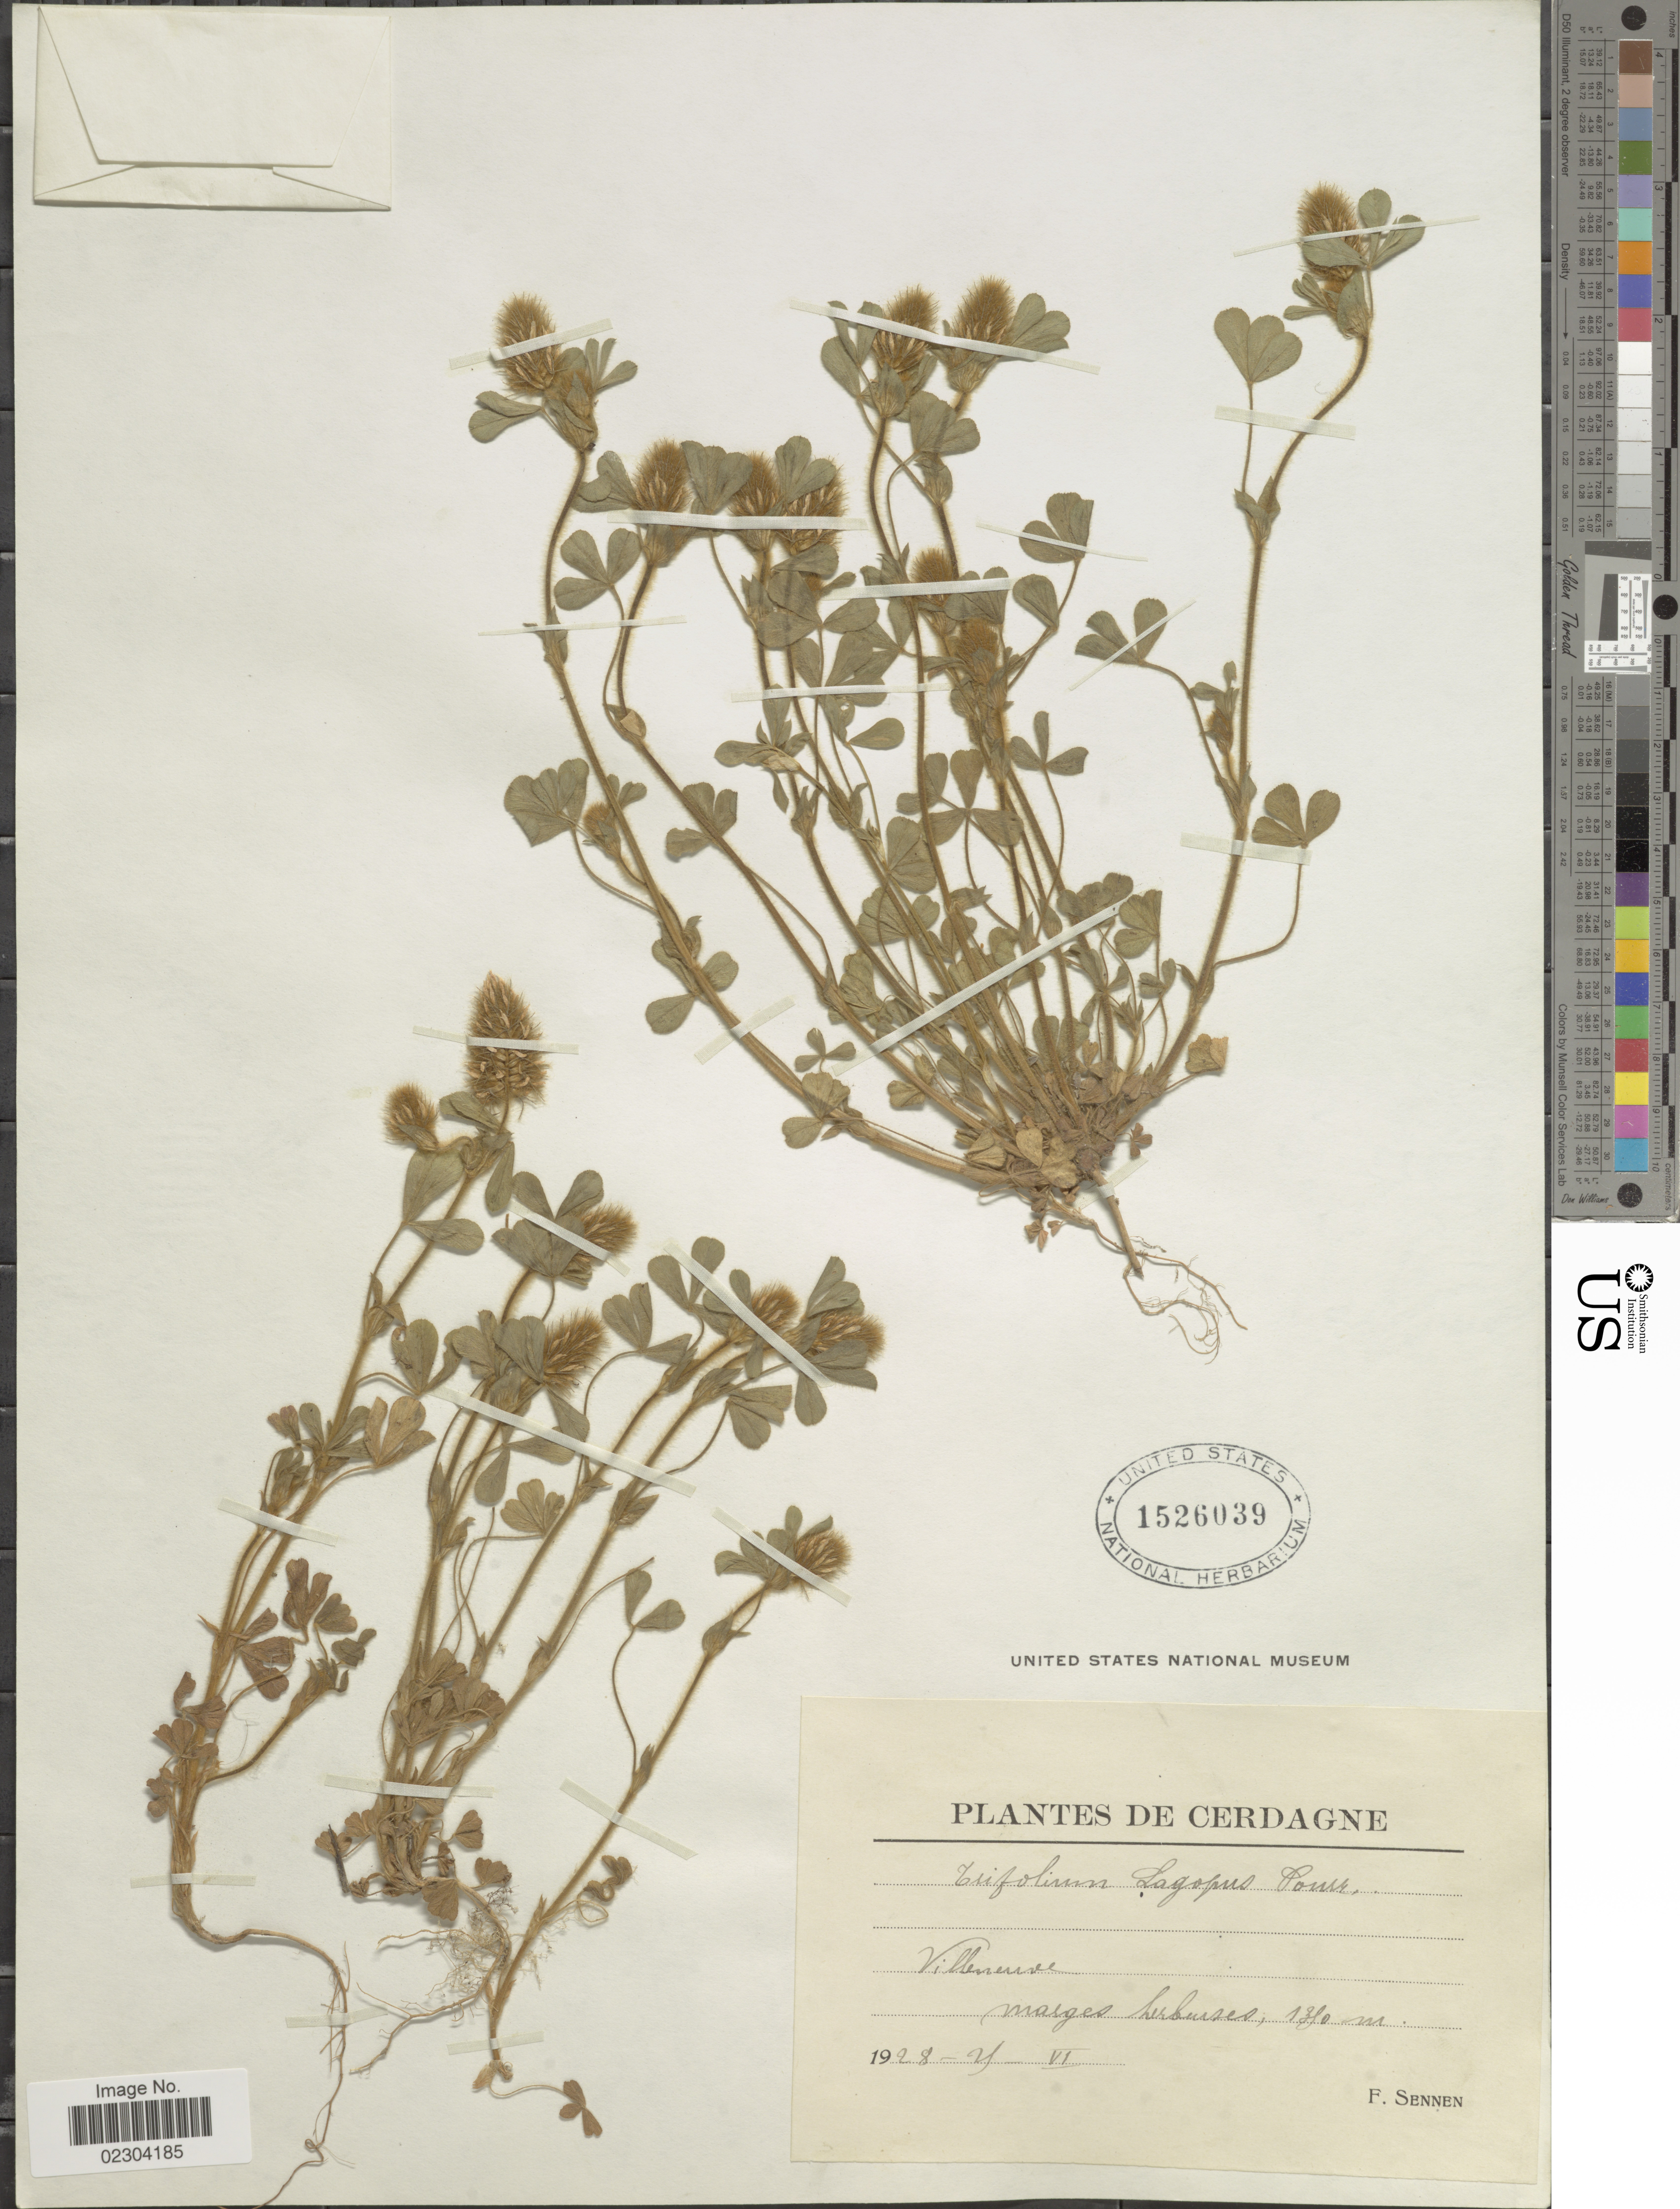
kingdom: Plantae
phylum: Tracheophyta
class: Magnoliopsida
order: Fabales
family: Fabaceae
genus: Trifolium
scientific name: Trifolium lagopus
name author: Willd.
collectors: E. Sennen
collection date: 1928-06-29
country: Spain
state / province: Catalunya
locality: Villeneuve (Vilanova), marges herbuses, Cerdagne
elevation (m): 1380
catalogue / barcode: US 1526039